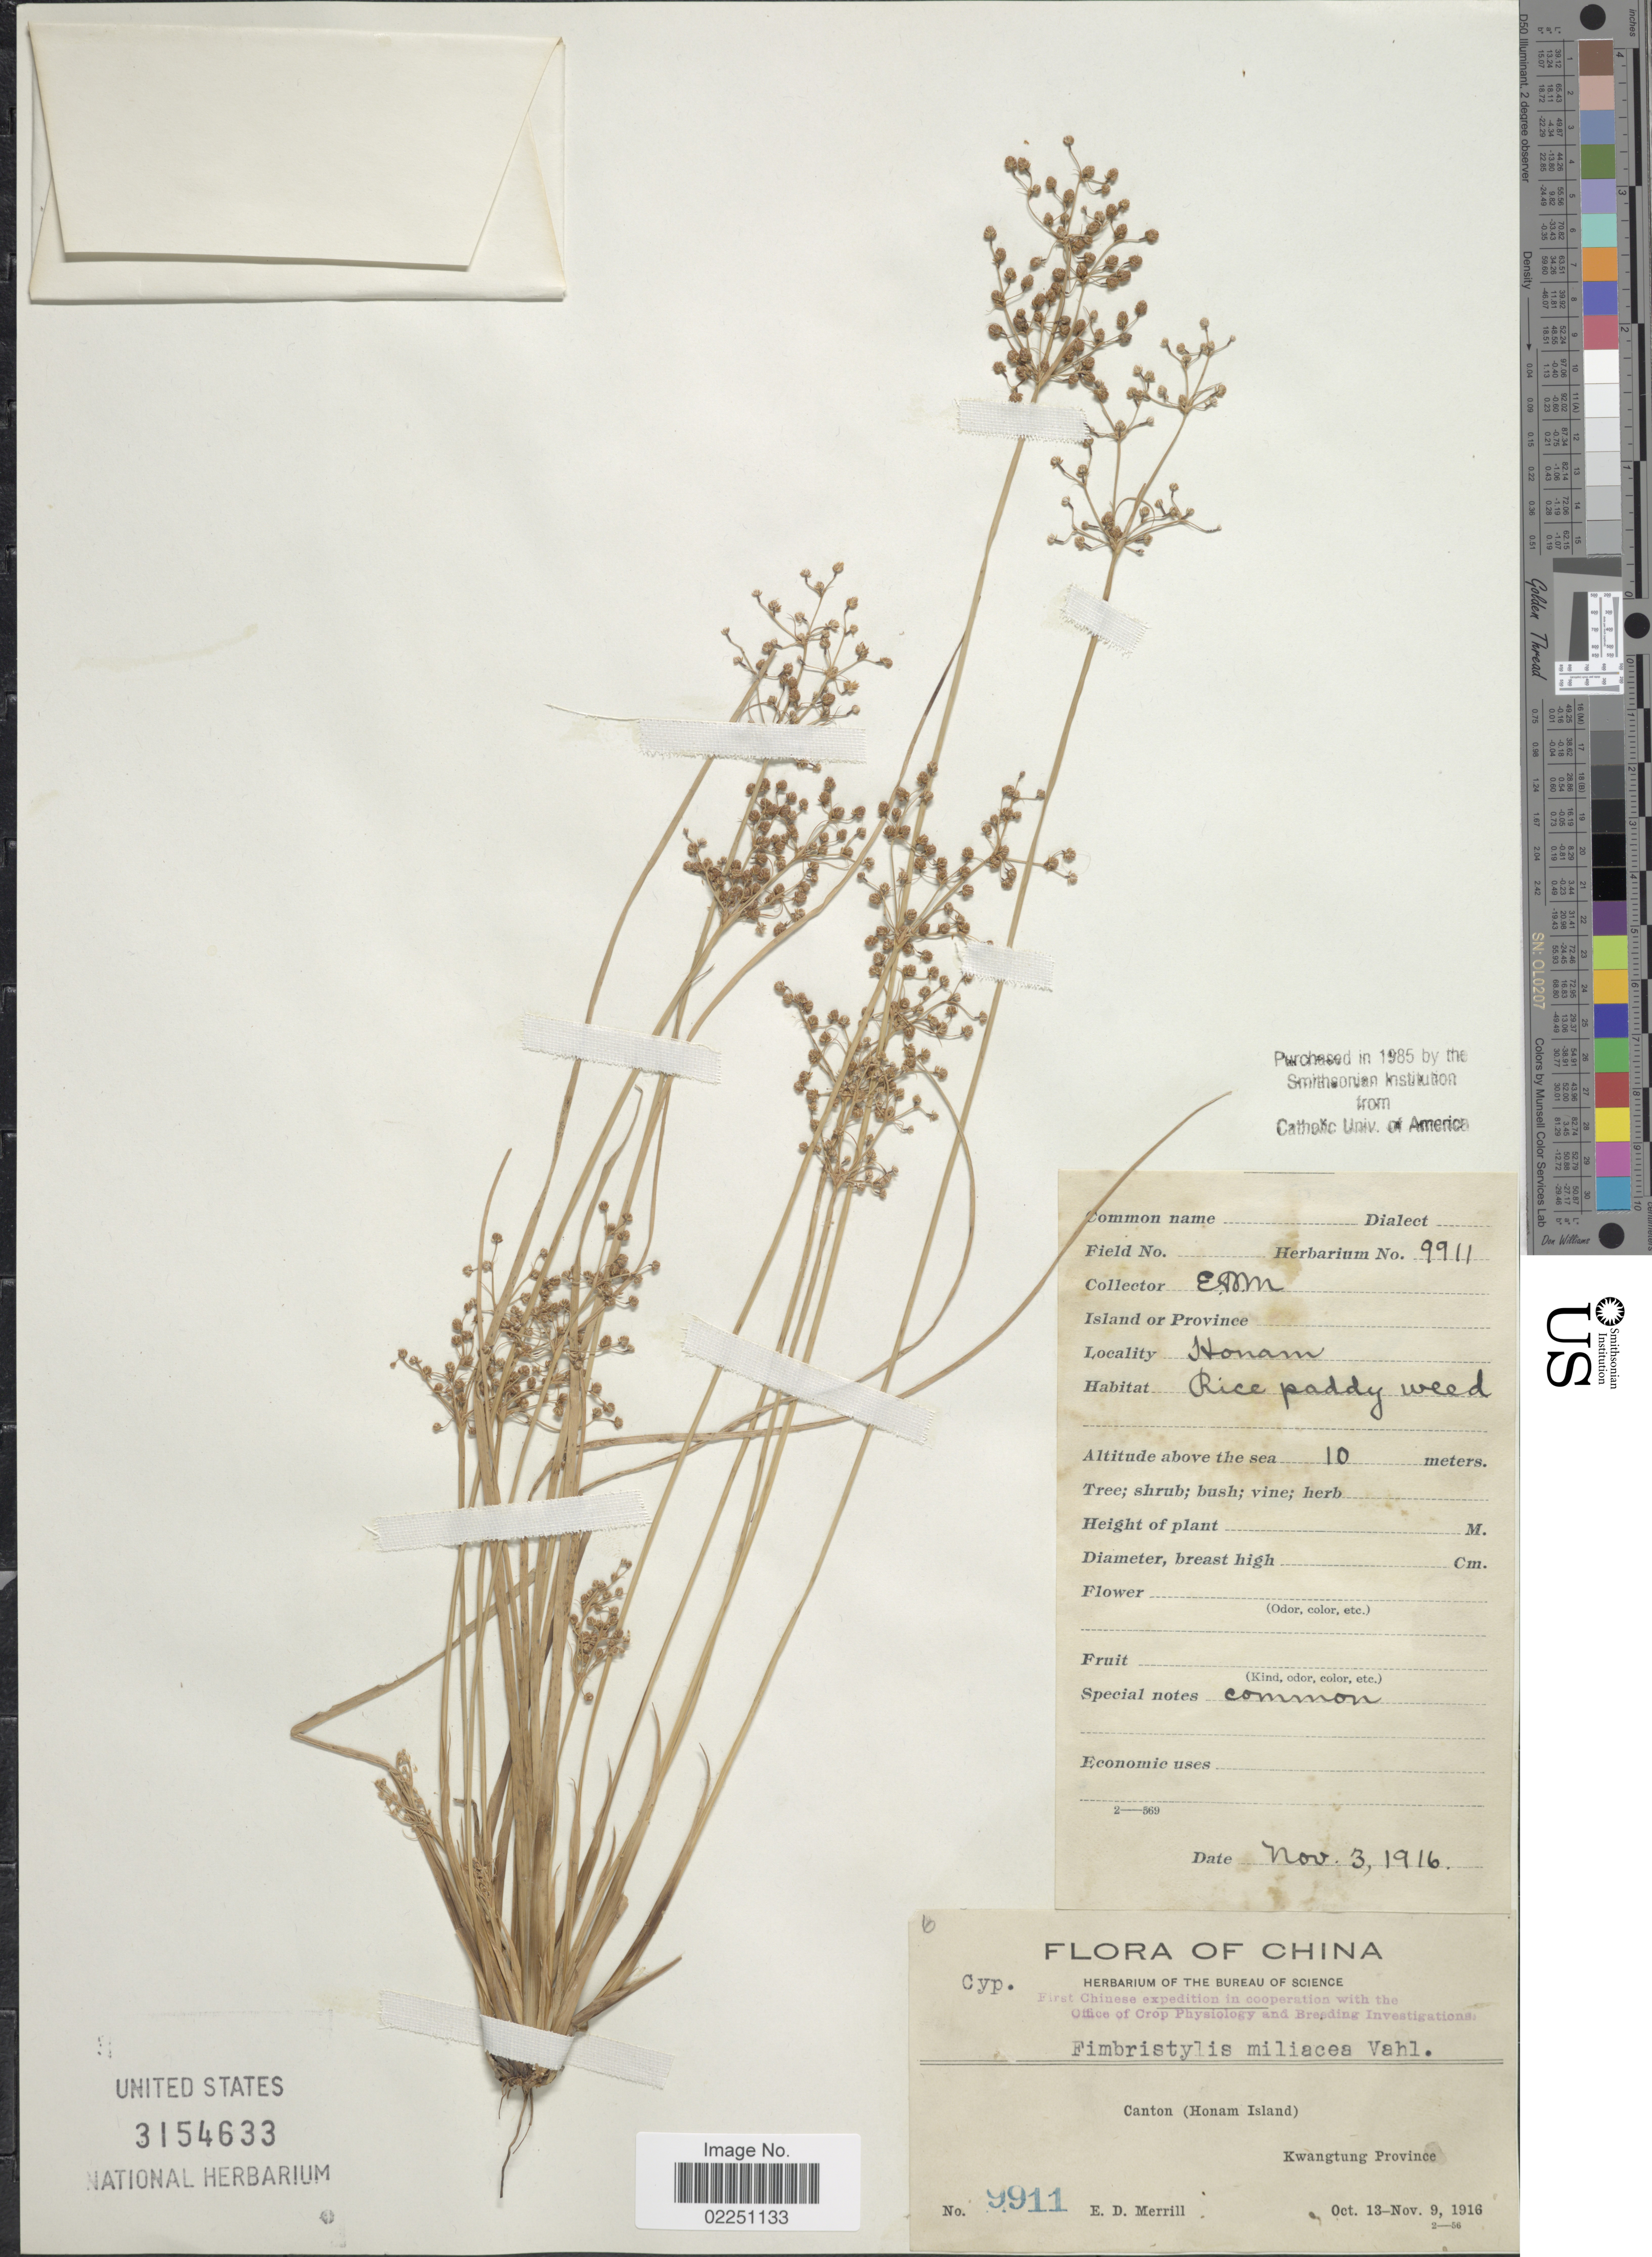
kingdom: Plantae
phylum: Tracheophyta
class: Liliopsida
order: Poales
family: Cyperaceae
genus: Fimbristylis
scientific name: Fimbristylis littoralis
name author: Gaudich.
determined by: Strong, M. T., (US), Smithsonian Institution - National Museum of Natural History (UNITED STATES)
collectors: E. D. Merrill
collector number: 9911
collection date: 1916-11-03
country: China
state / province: Guangdong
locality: Honam. Canton (Honam Island) Kwangtung Province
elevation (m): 10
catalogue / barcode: US 3154633